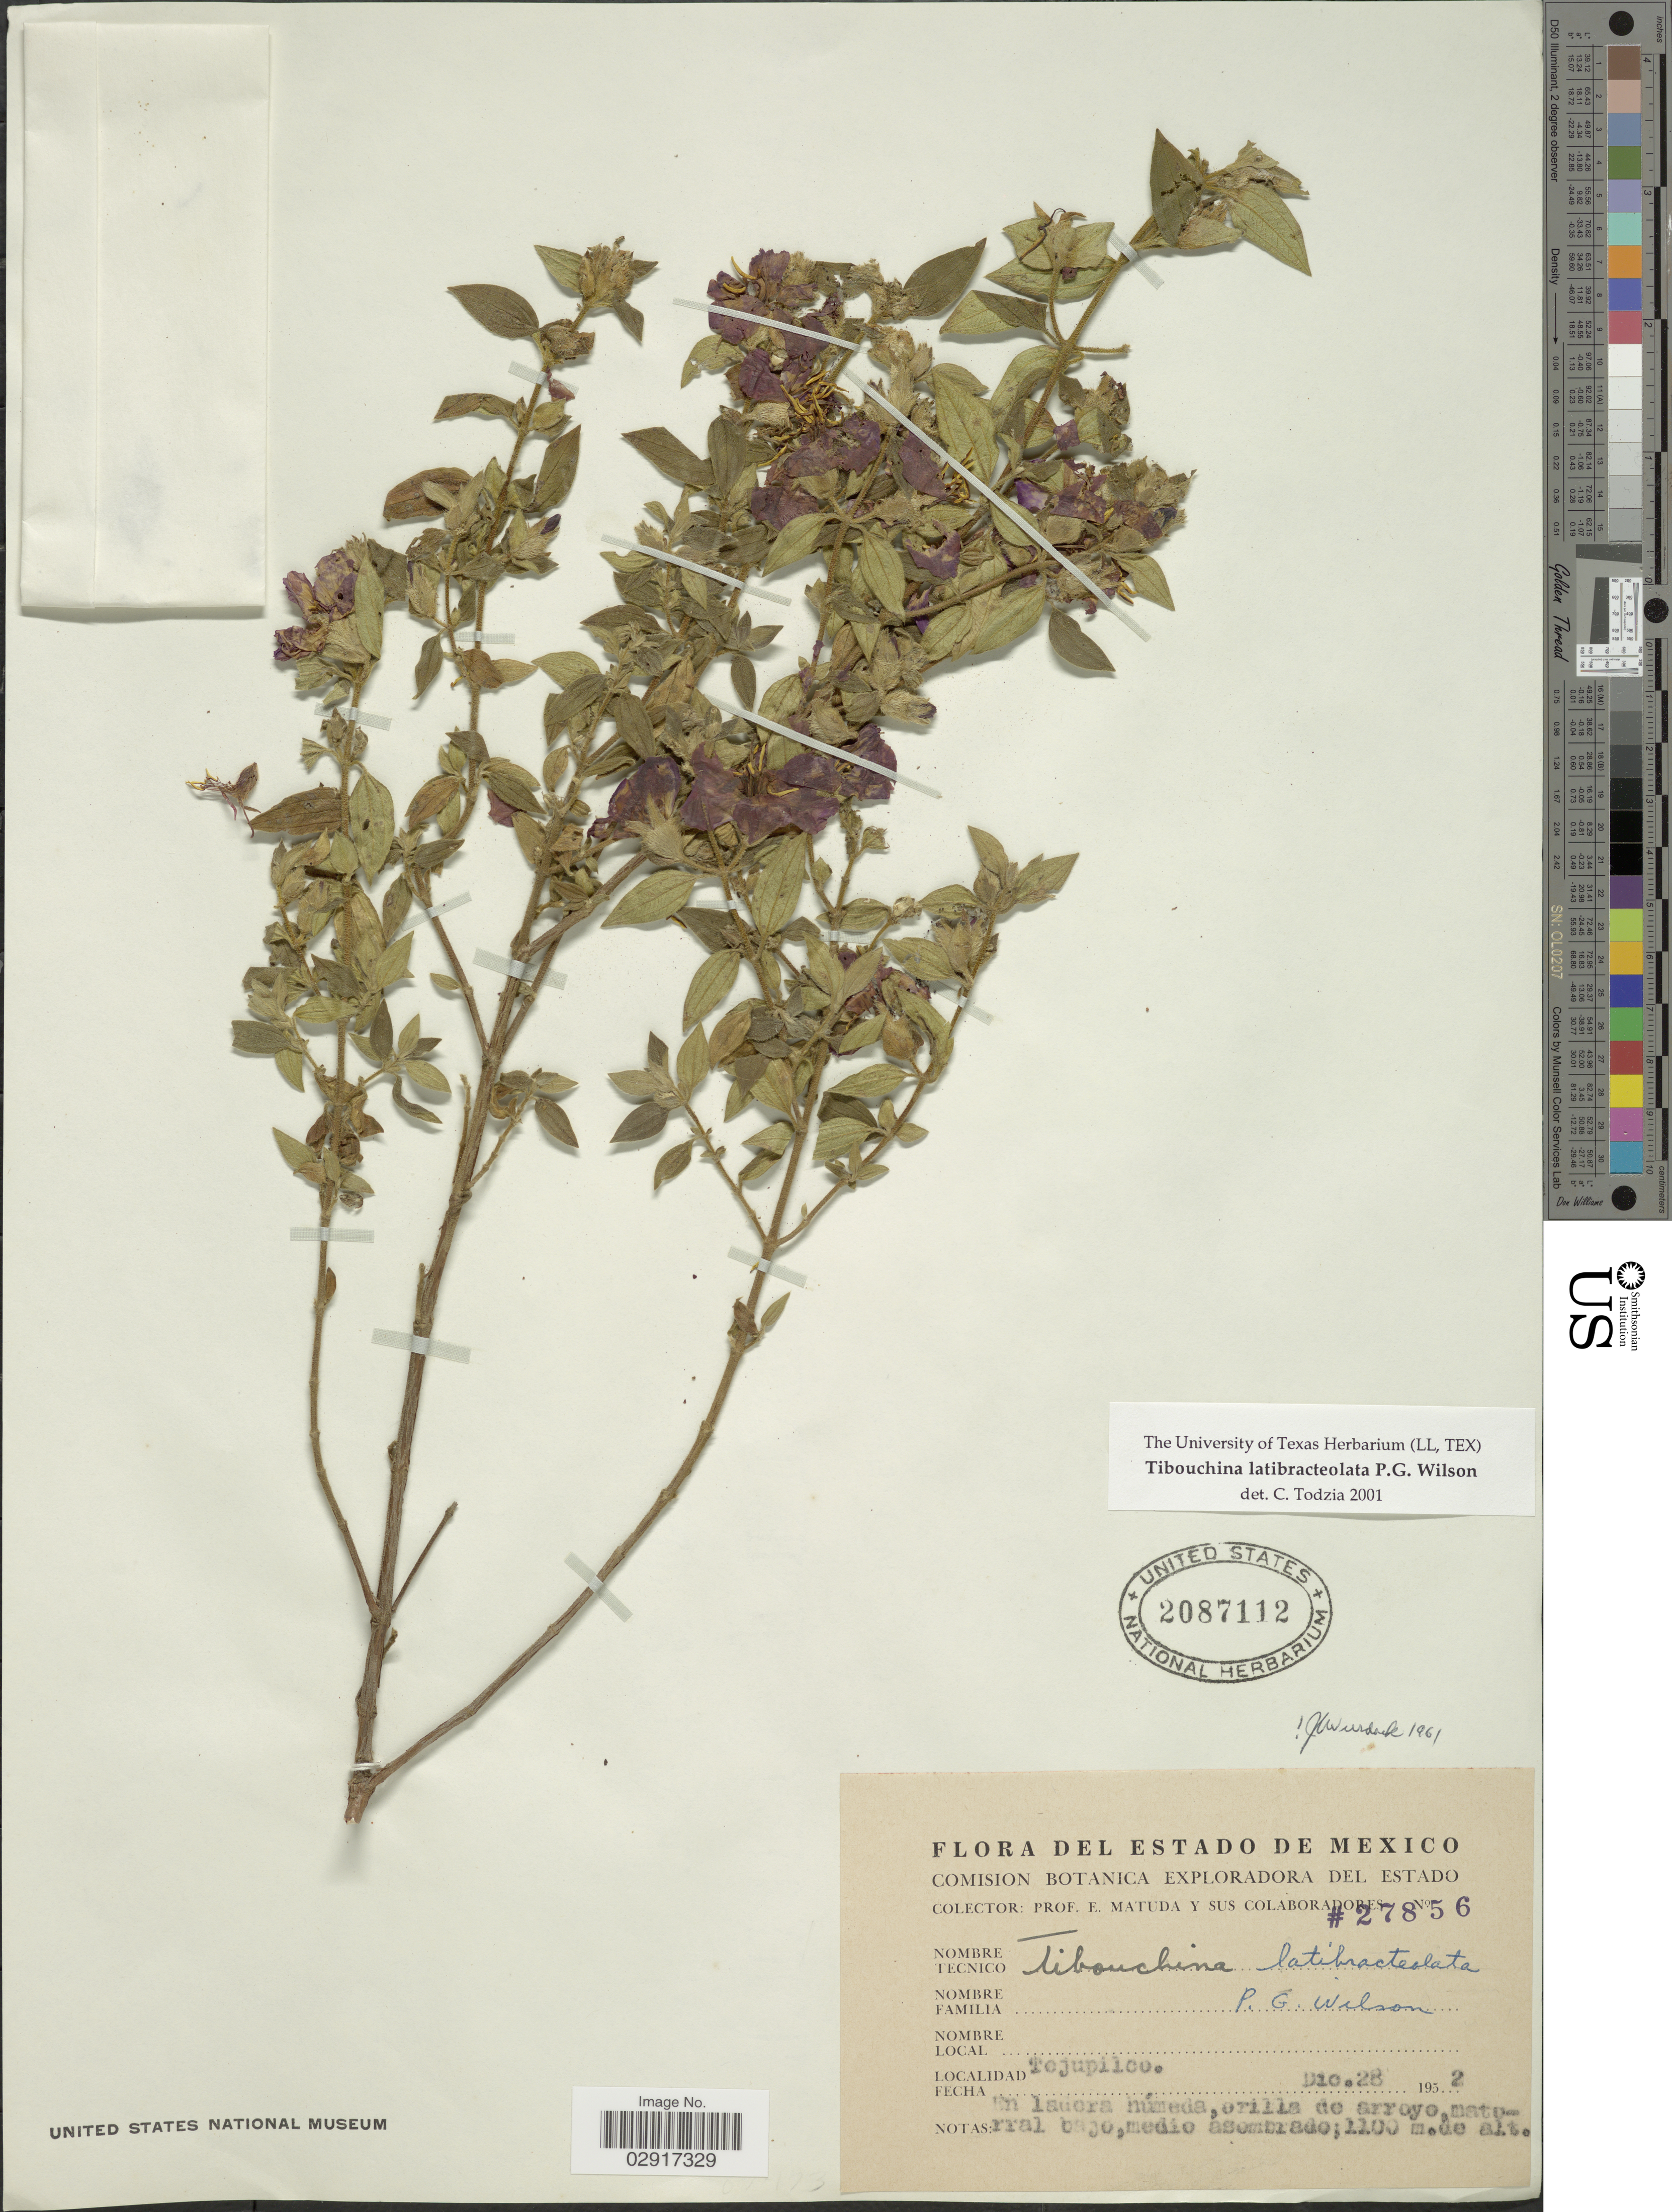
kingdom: Plantae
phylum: Tracheophyta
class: Magnoliopsida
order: Myrtales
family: Melastomataceae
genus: Chaetogastra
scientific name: Chaetogastra latebracteolata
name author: (Paul G. Wilson) P.J.F. Guim. & Michelang.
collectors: E. Matuda & Sus Colaboradores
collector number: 27856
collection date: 1952-12-28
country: Mexico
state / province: México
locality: Estado de Mexico. Tejupilco.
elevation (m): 1100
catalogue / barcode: US 2087112